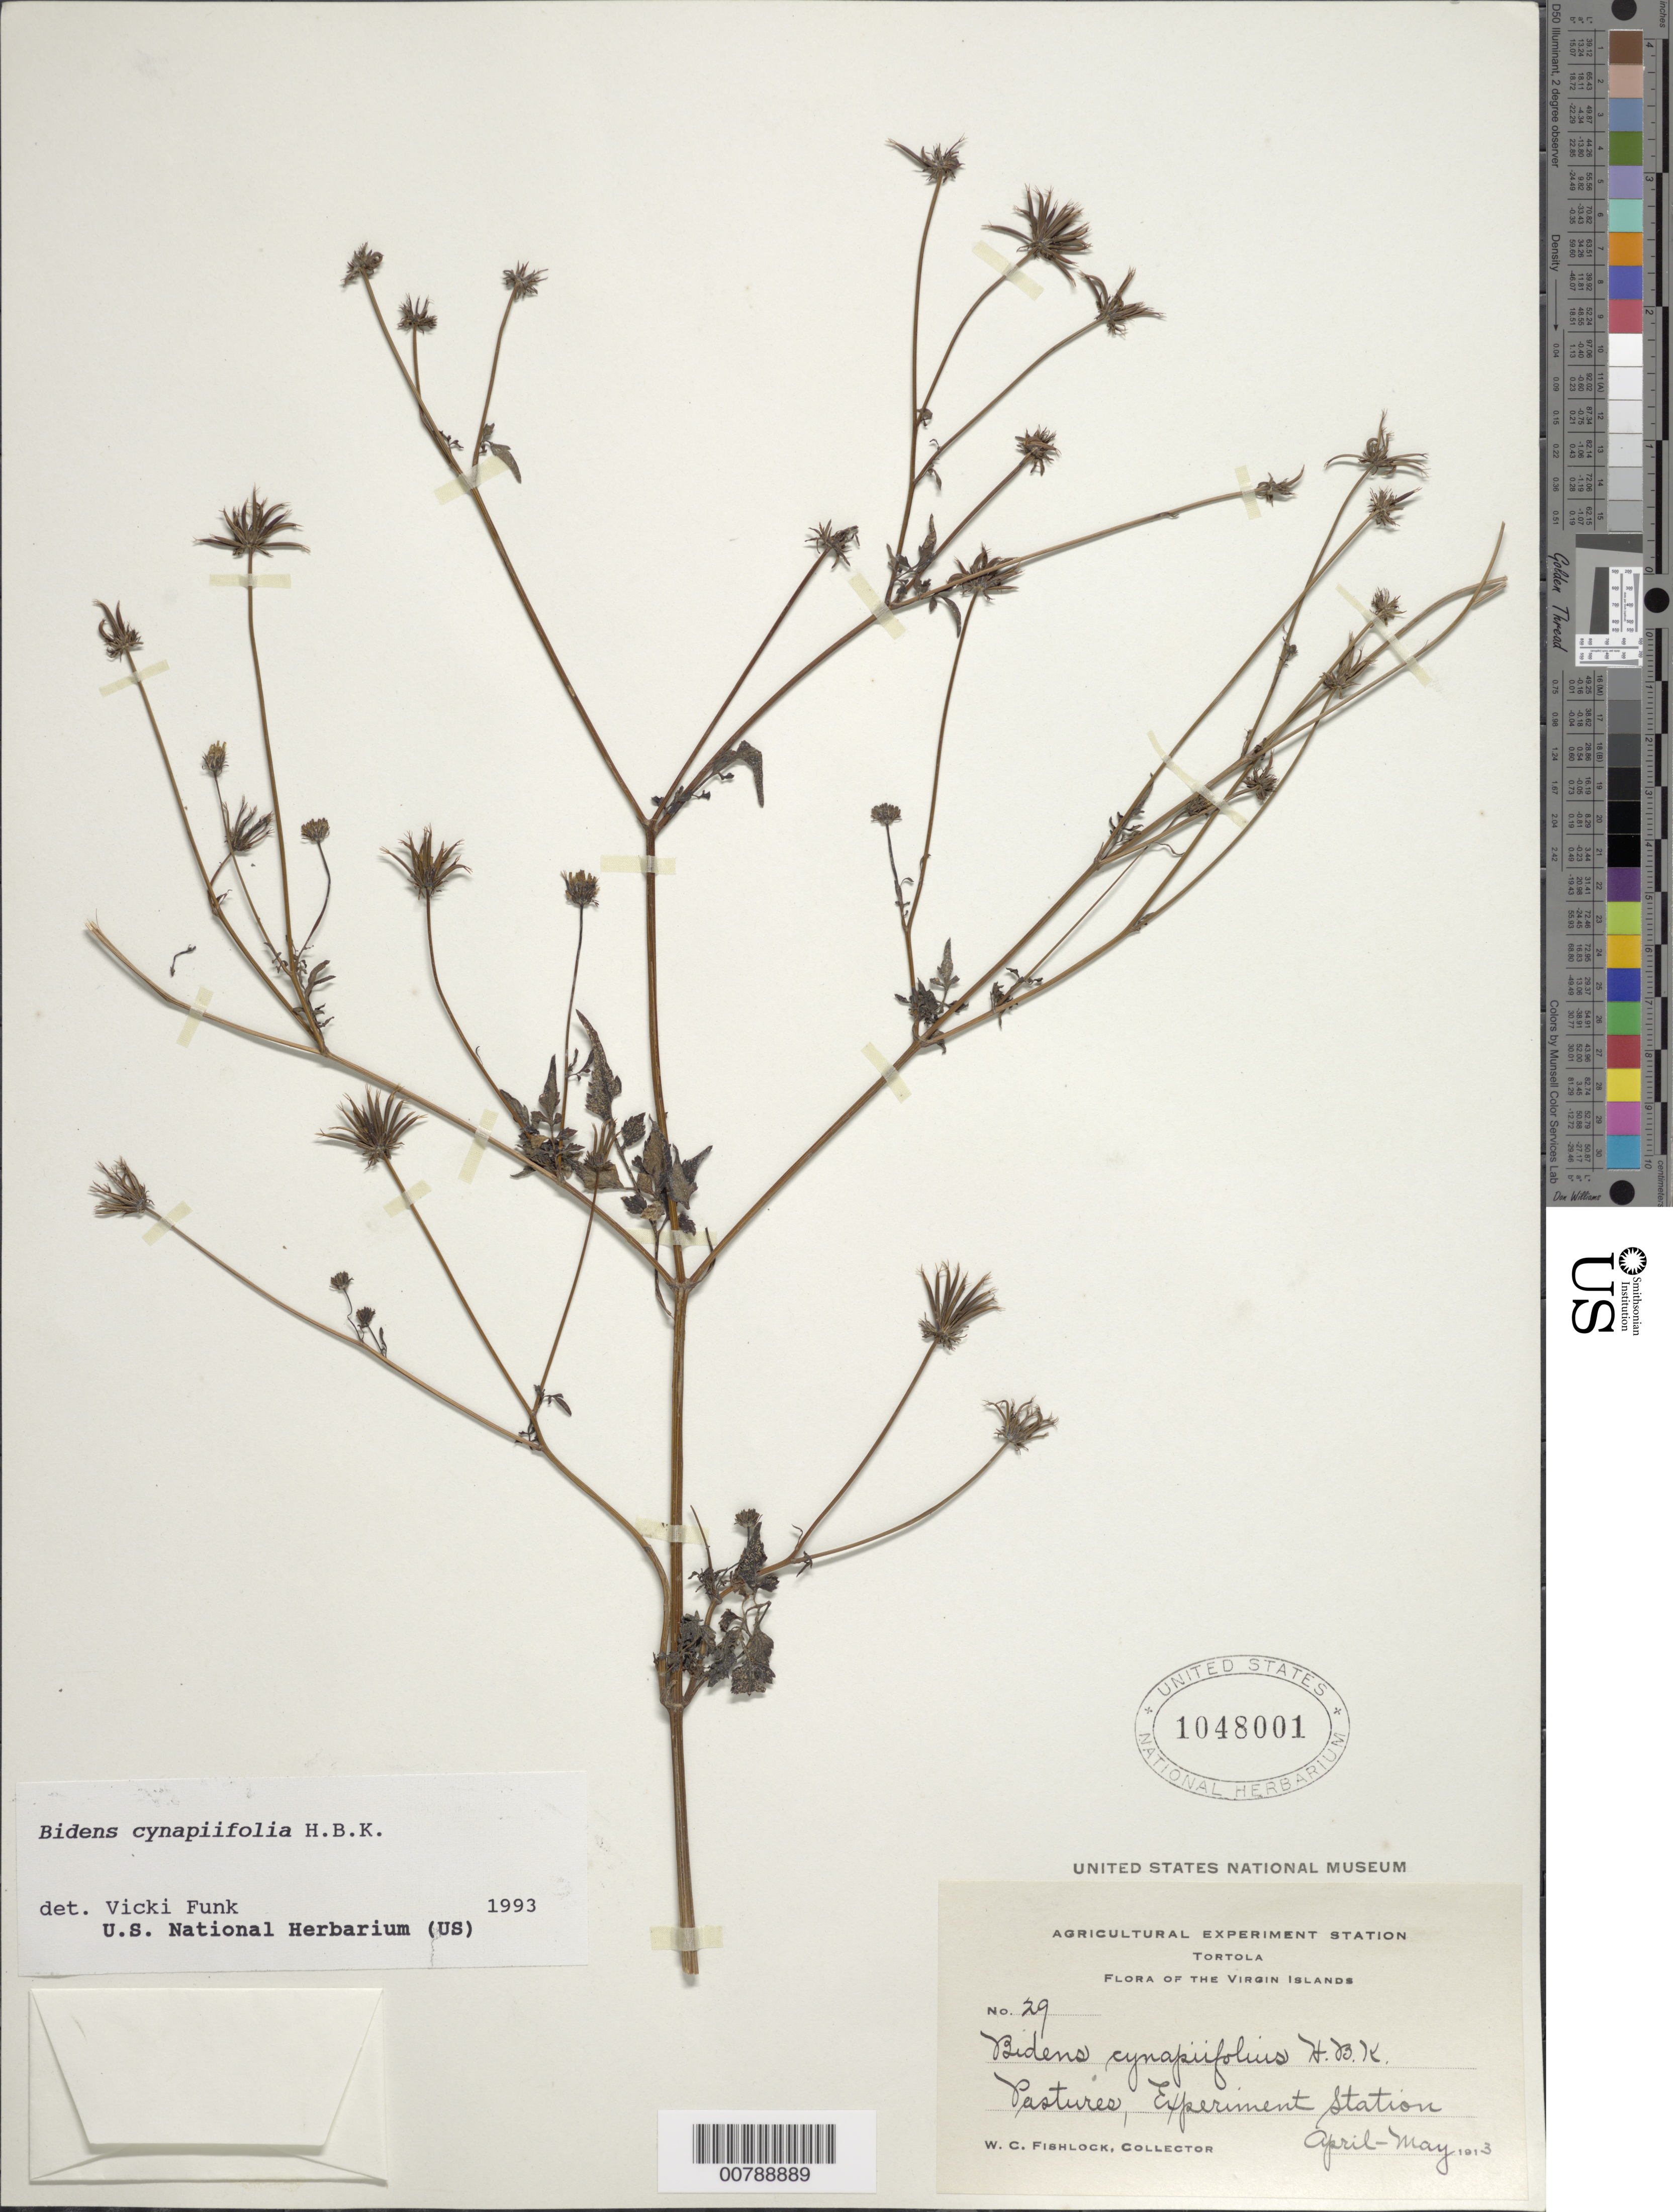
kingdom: Plantae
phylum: Tracheophyta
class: Magnoliopsida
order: Asterales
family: Asteraceae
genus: Bidens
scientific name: Bidens cynapiifolia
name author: Kunth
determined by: Funk, Vicki A., (BOT), Smithsonian Institution - National Museum of Natural History (UNITED STATES)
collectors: W. Fishlock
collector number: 29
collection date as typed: Apr 1913 to -- May 1913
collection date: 1913-04/1913-05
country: British Virgin Islands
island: Tortola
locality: Pastures, Experiment Station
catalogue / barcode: US 1048001